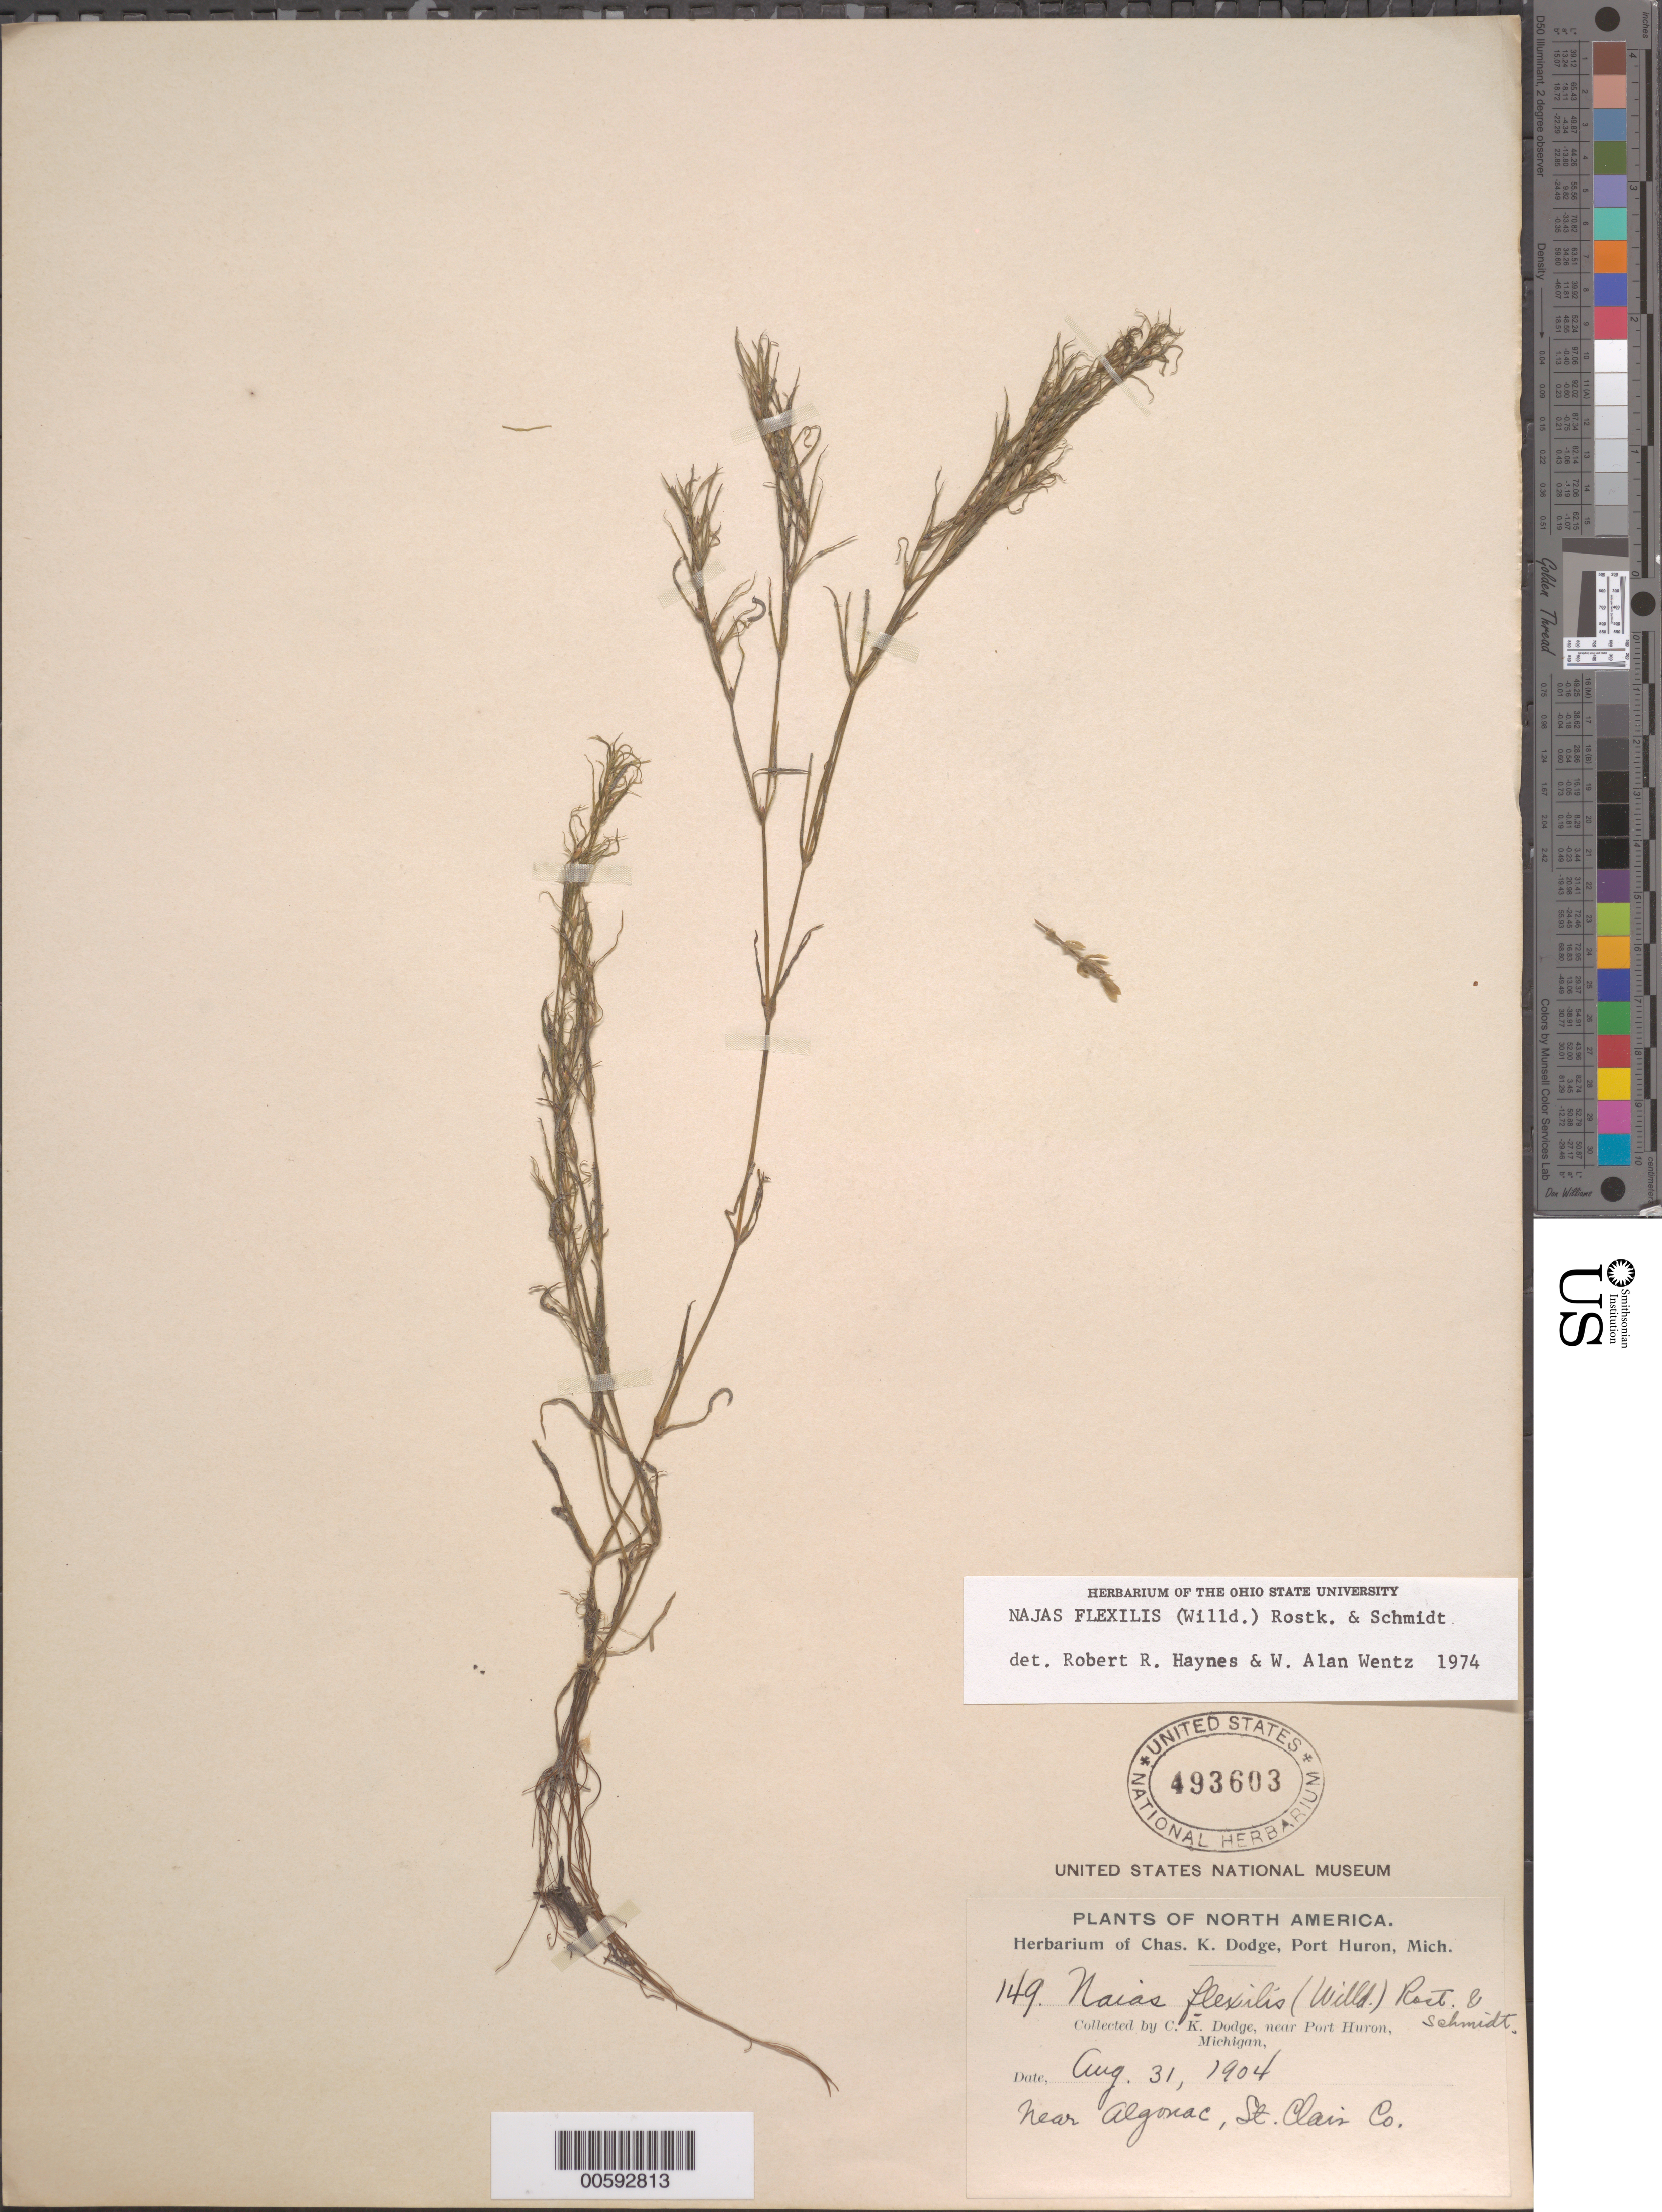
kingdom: Plantae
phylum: Tracheophyta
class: Liliopsida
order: Alismatales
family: Hydrocharitaceae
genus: Najas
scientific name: Najas flexilis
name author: (Willd.) Rostk. & Schmidt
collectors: C. K. Dodge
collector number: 149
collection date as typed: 31 Aug 1904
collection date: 1904-08-31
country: United States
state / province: Michigan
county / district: Saint Clair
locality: Near Algonac, near Port Huron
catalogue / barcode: US 493603